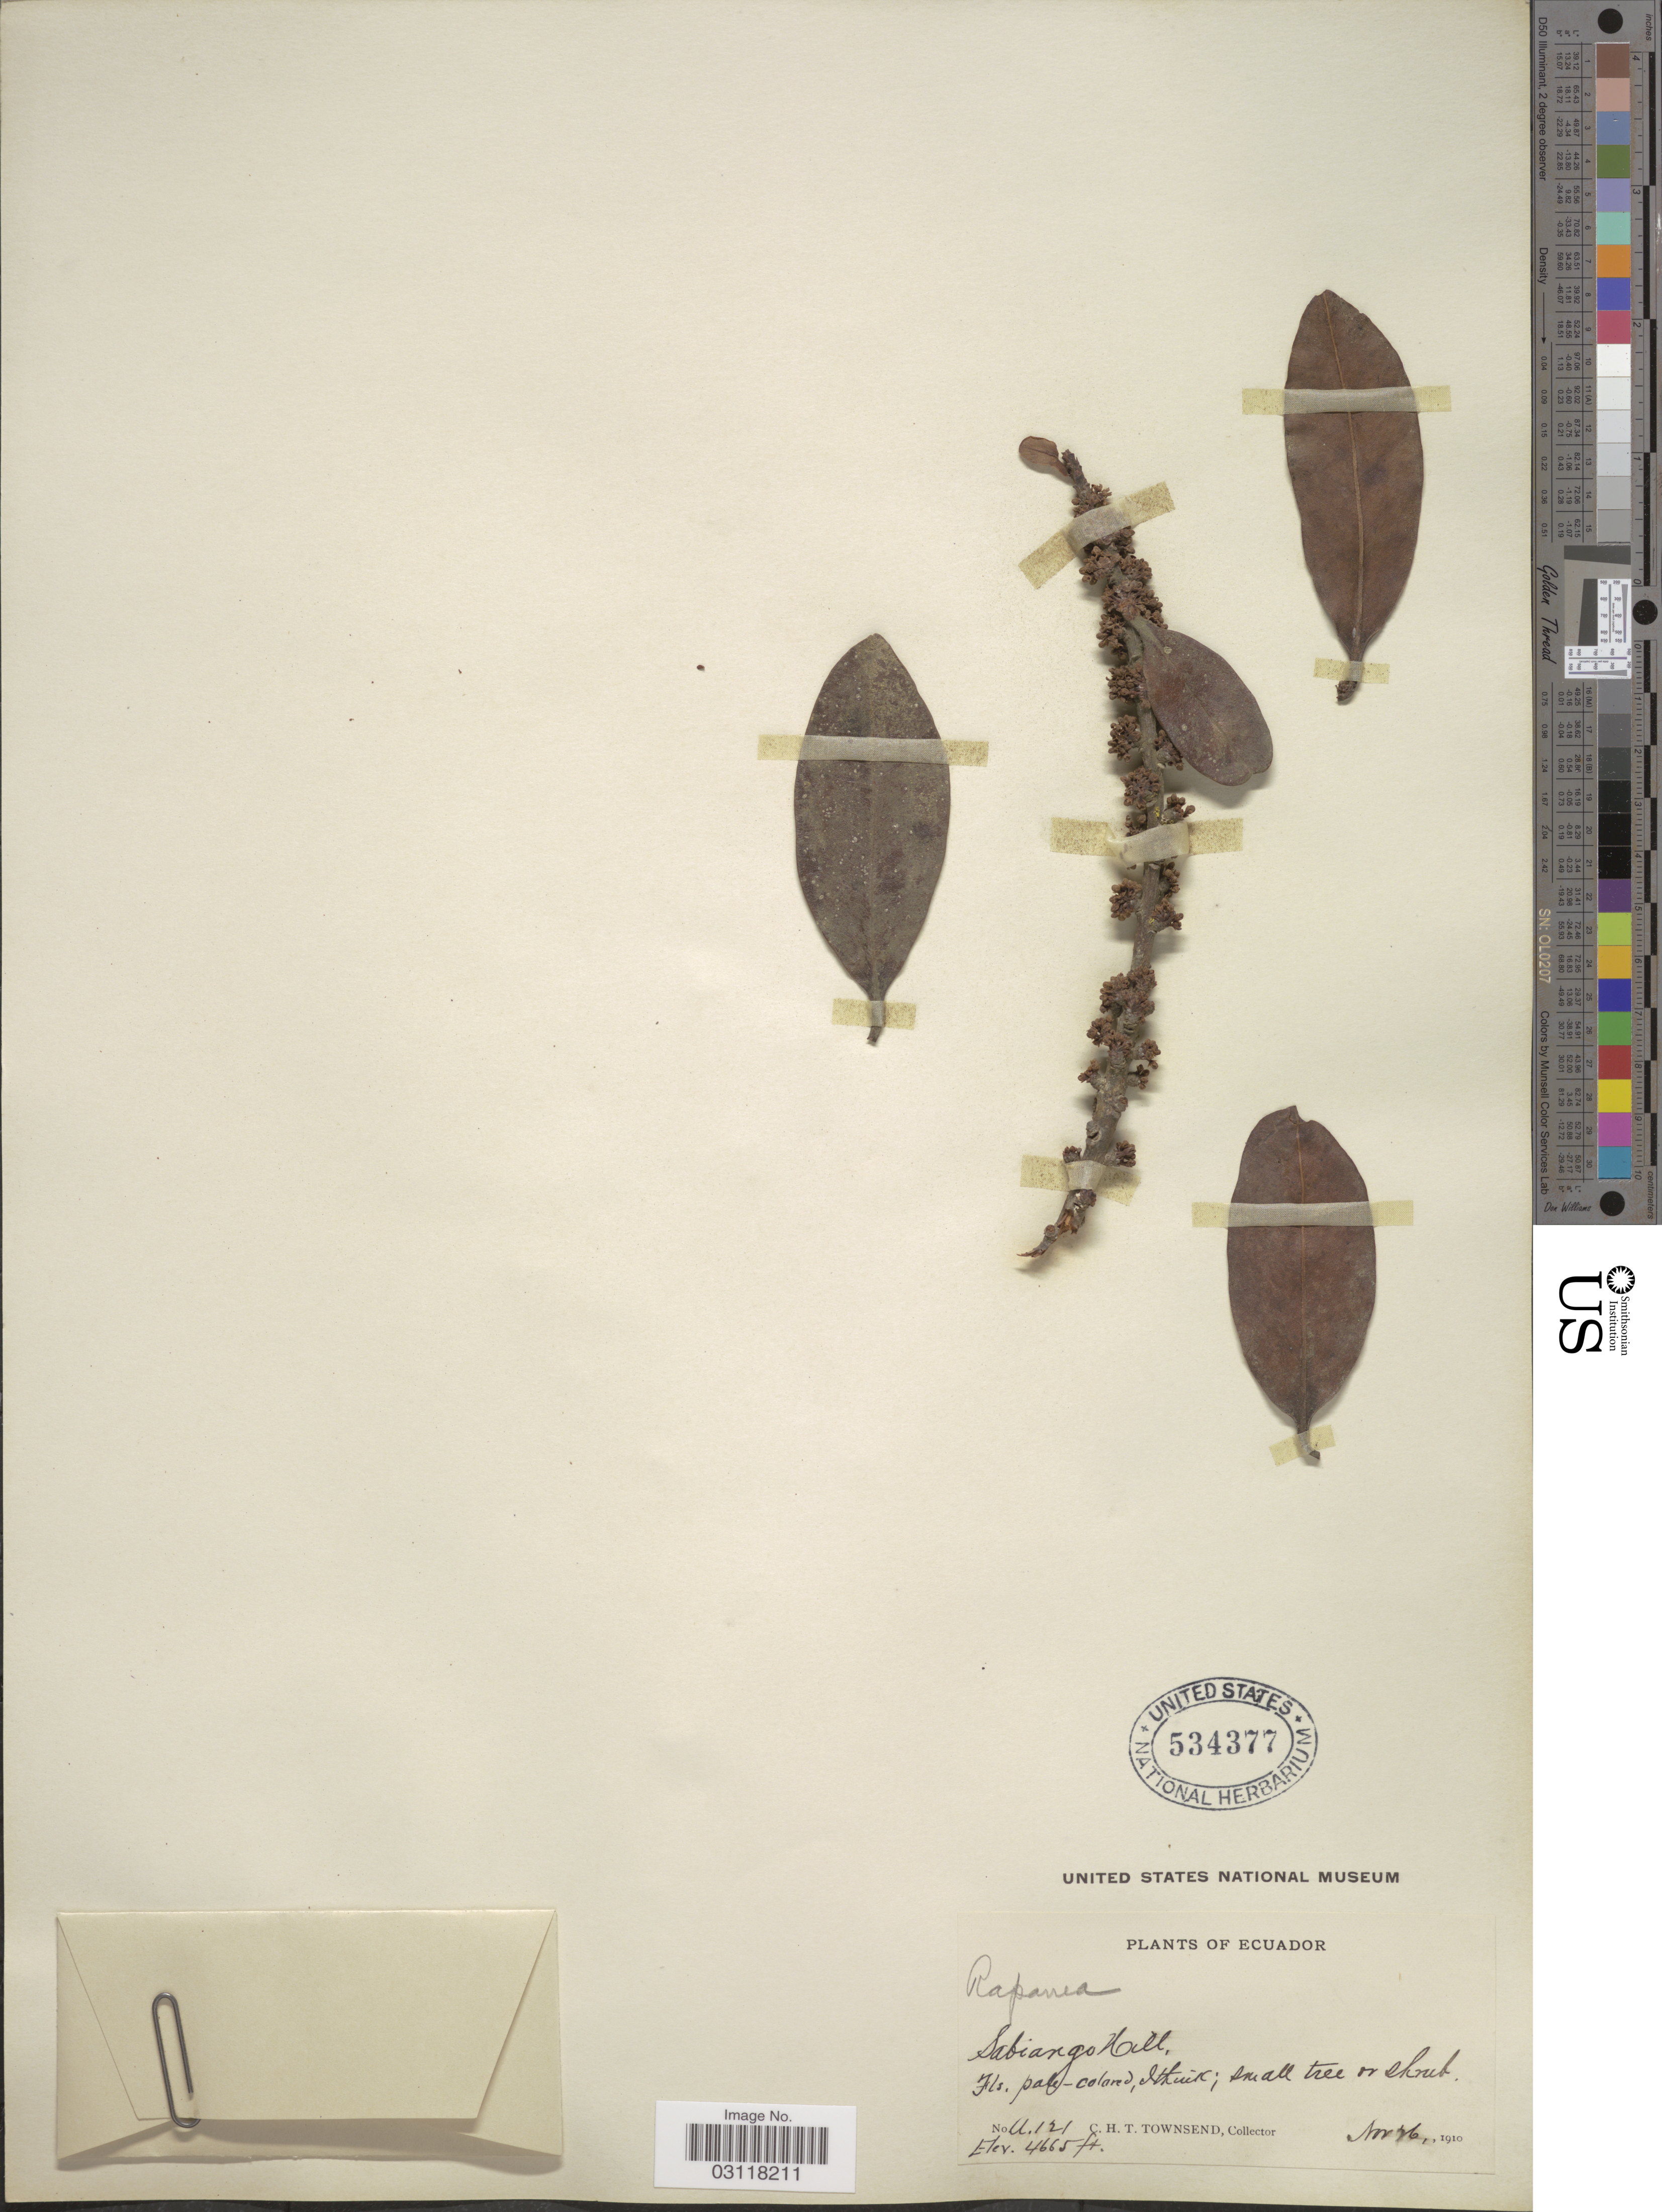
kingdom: Plantae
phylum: Tracheophyta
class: Magnoliopsida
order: Ericales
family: Primulaceae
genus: Rapanea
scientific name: Rapanea guianensis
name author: Aubl.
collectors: C. H. T. Townsend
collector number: A121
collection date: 1910-11-26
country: Ecuador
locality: Sabiango Hill.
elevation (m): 1422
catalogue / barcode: US 534377